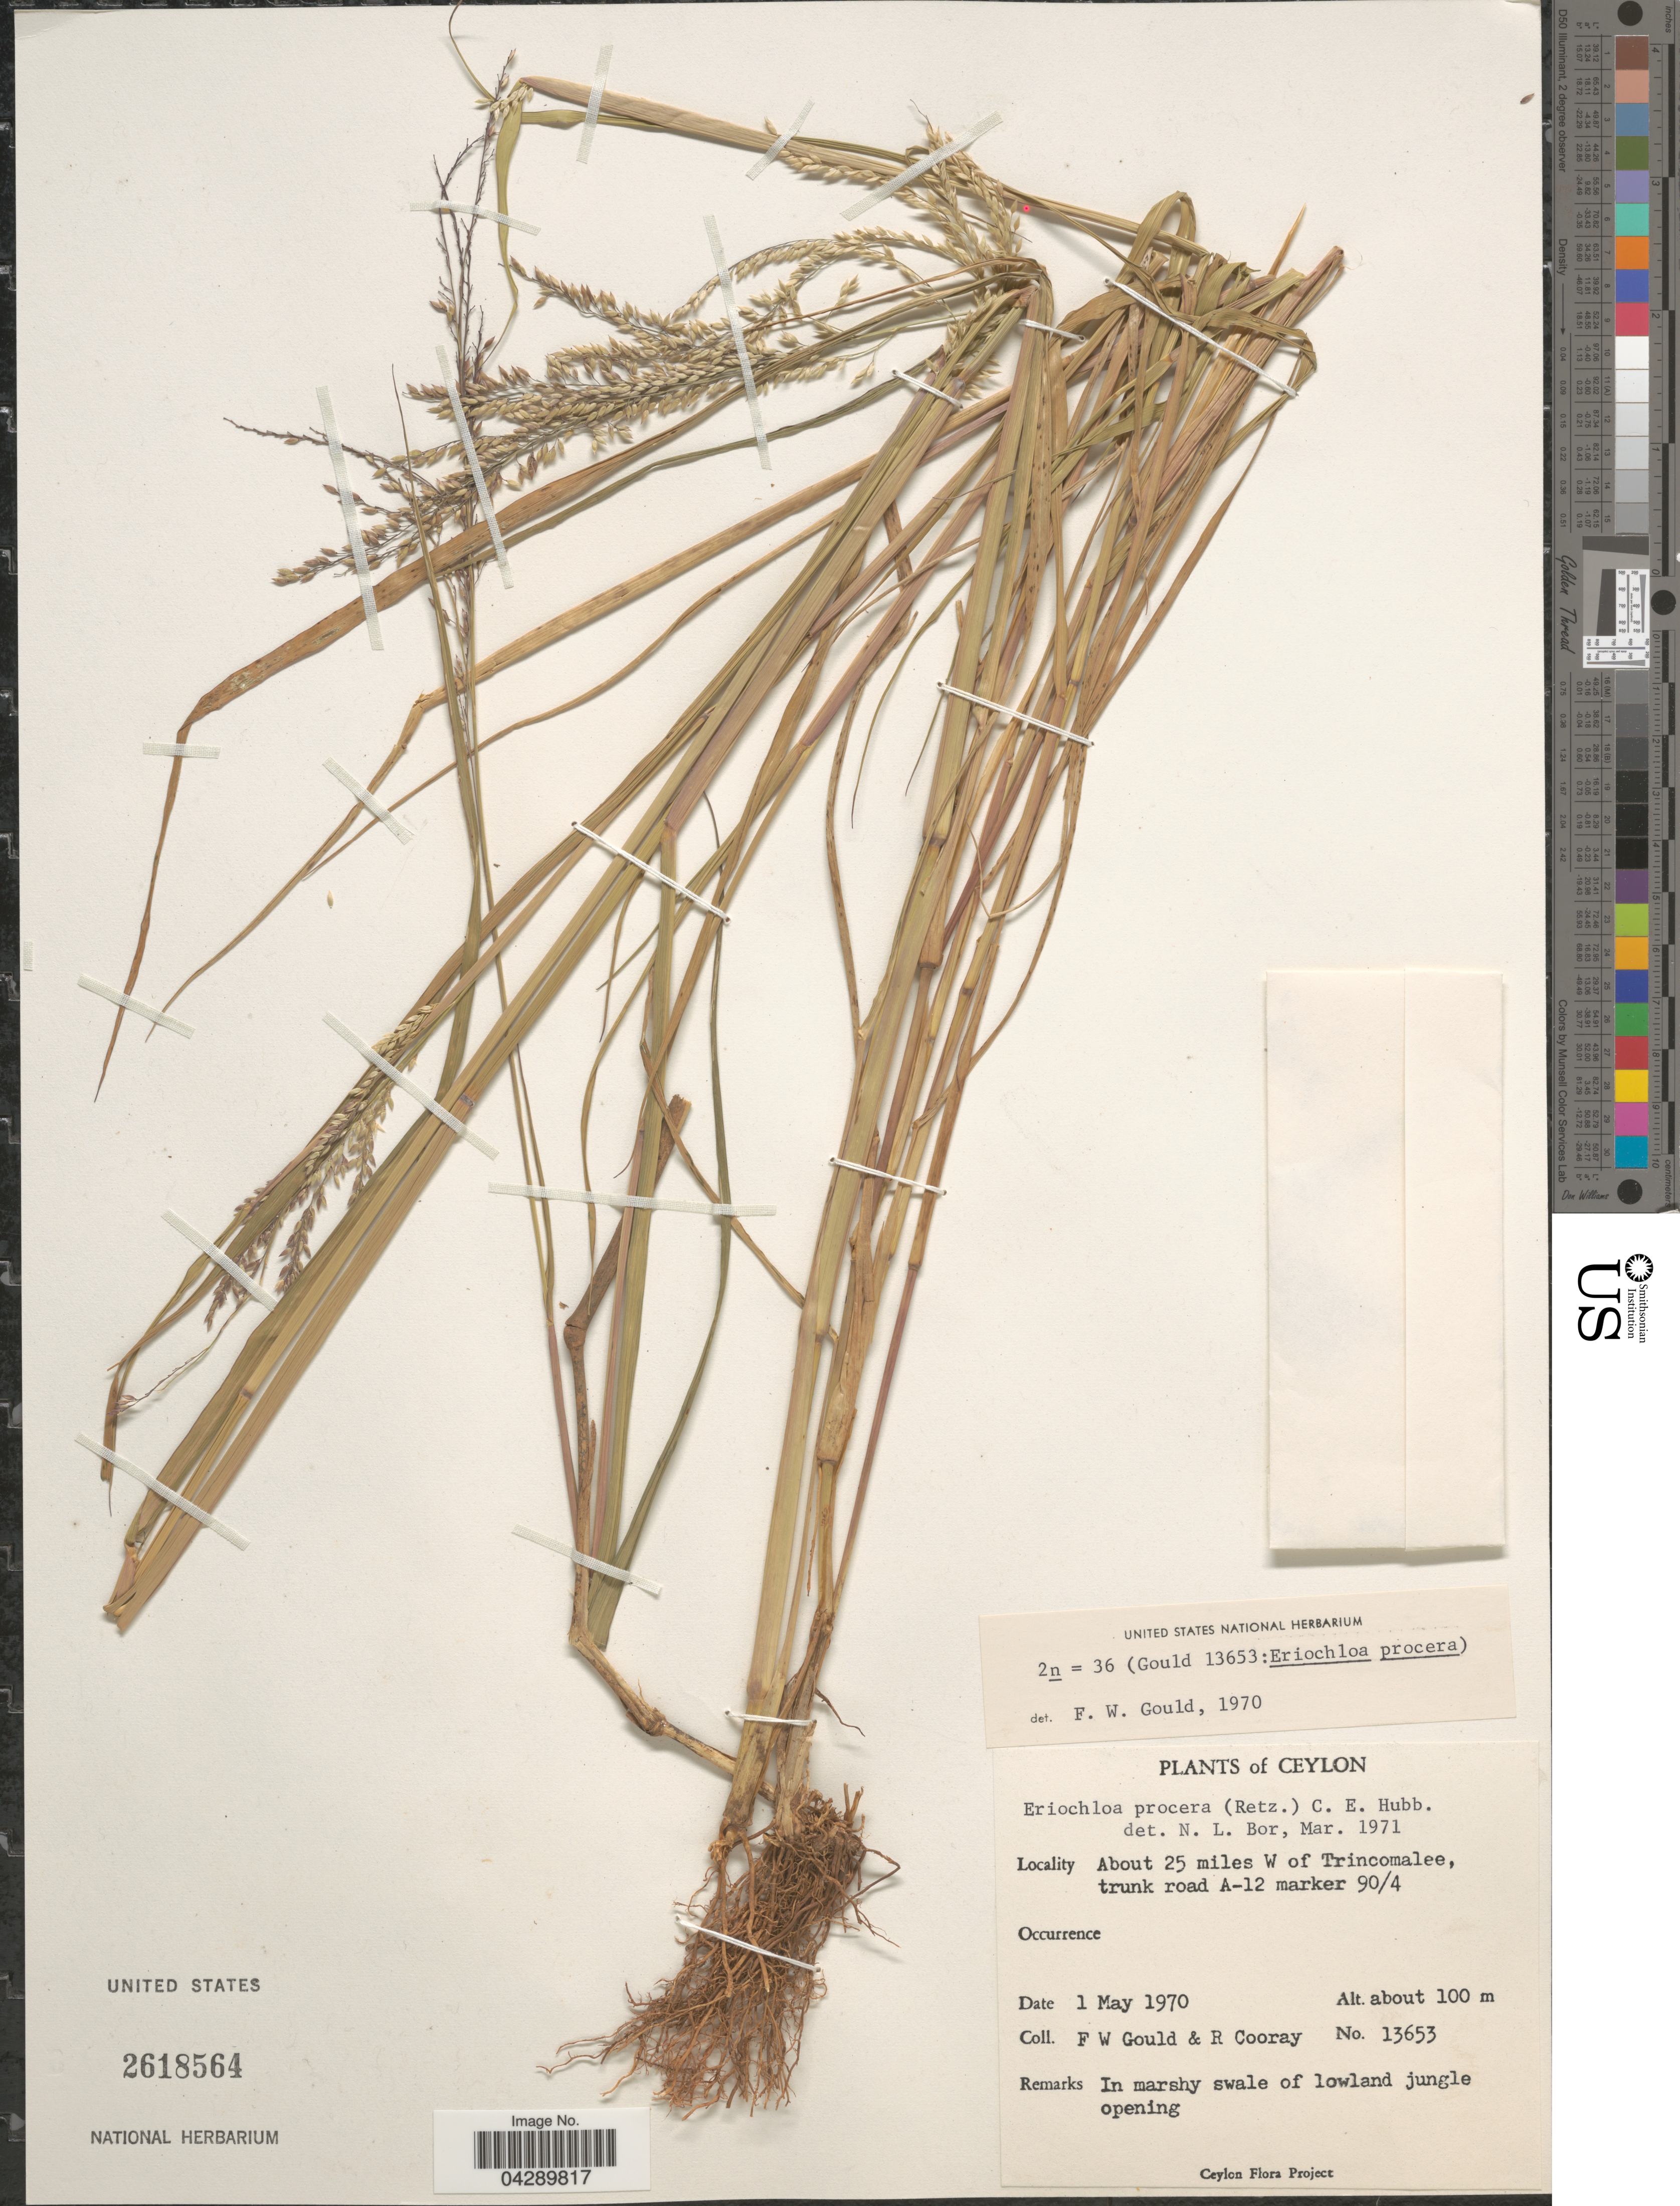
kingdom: Plantae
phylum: Tracheophyta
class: Liliopsida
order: Poales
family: Poaceae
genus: Eriochloa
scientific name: Eriochloa procera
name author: (Retz.) C.E. Hubb.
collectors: F. W. Gould & R. Cooray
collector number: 13653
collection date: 1970-05-01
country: Sri Lanka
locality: Ceylon. About 25 miles W of Trincomalee, trunk road A-12 marker 90/4.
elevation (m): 100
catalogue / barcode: US 2618564